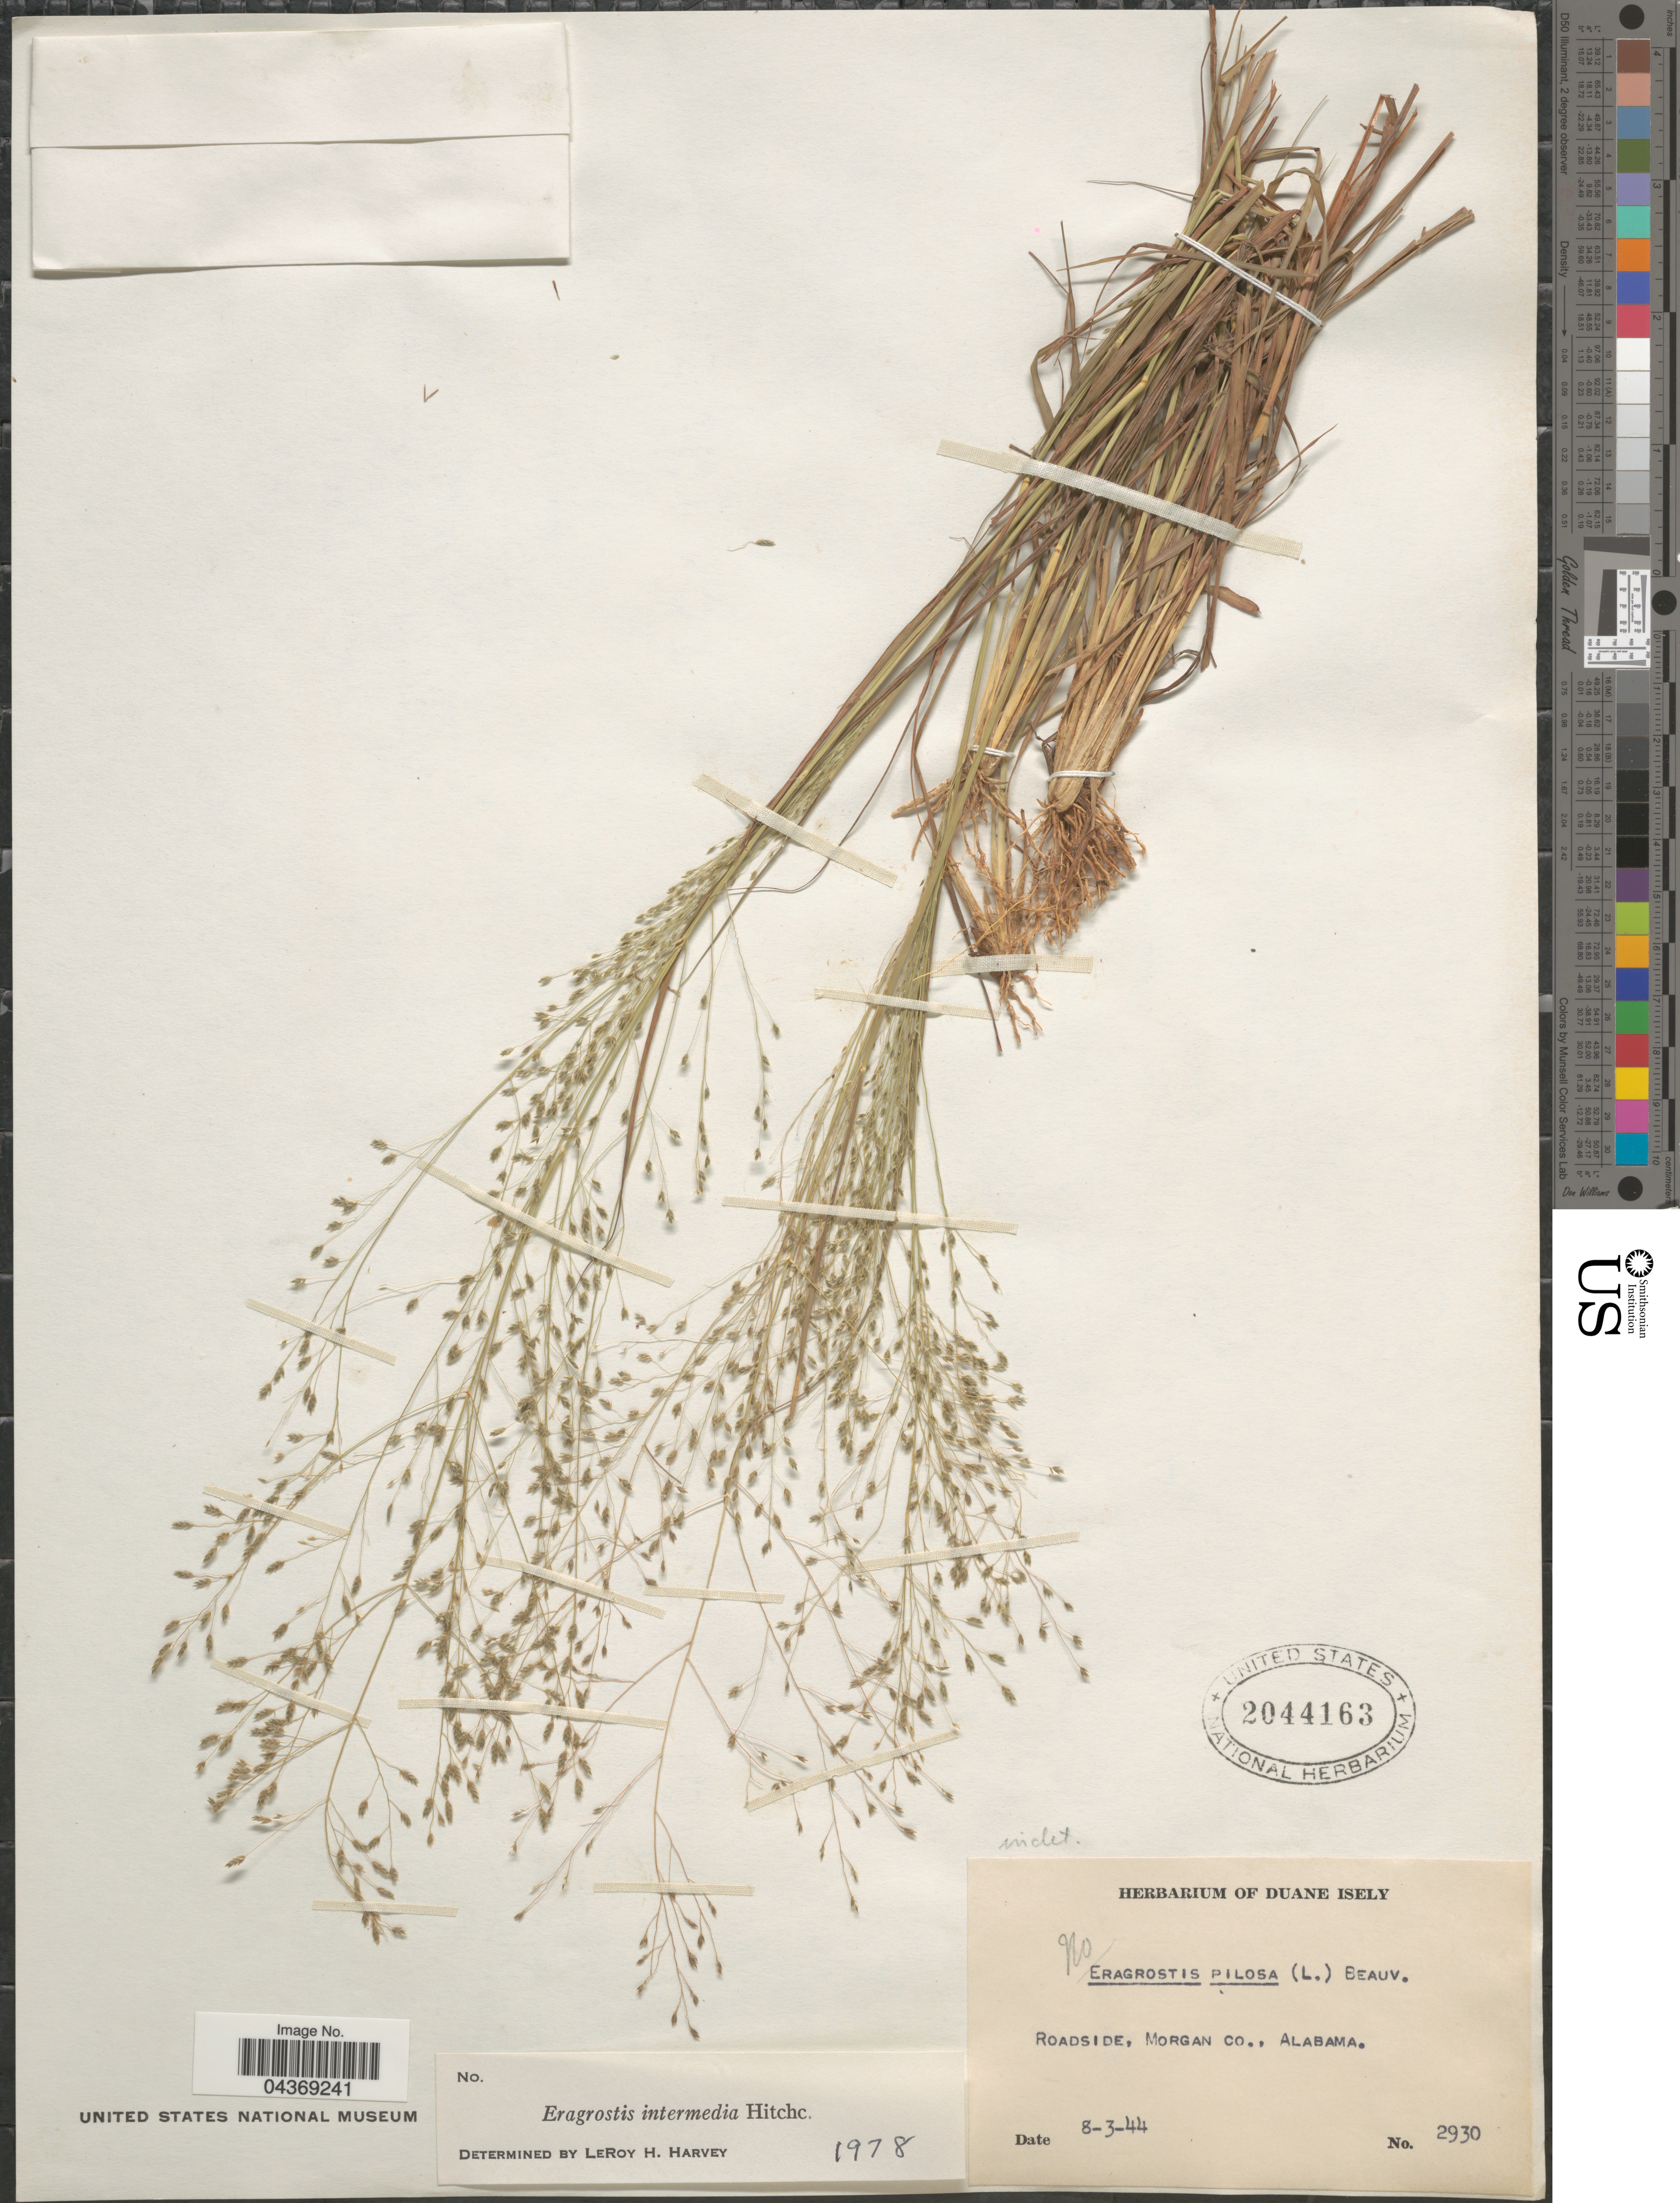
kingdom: Plantae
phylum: Tracheophyta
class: Liliopsida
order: Poales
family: Poaceae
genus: Eragrostis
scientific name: Eragrostis intermedia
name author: Hitchc.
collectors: ex. herb. Duane Isely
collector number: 2930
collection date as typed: Transcribed d/m/y: 3/8/44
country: United States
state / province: Alabama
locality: Roadside, Morgan Co.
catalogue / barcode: US 2044163